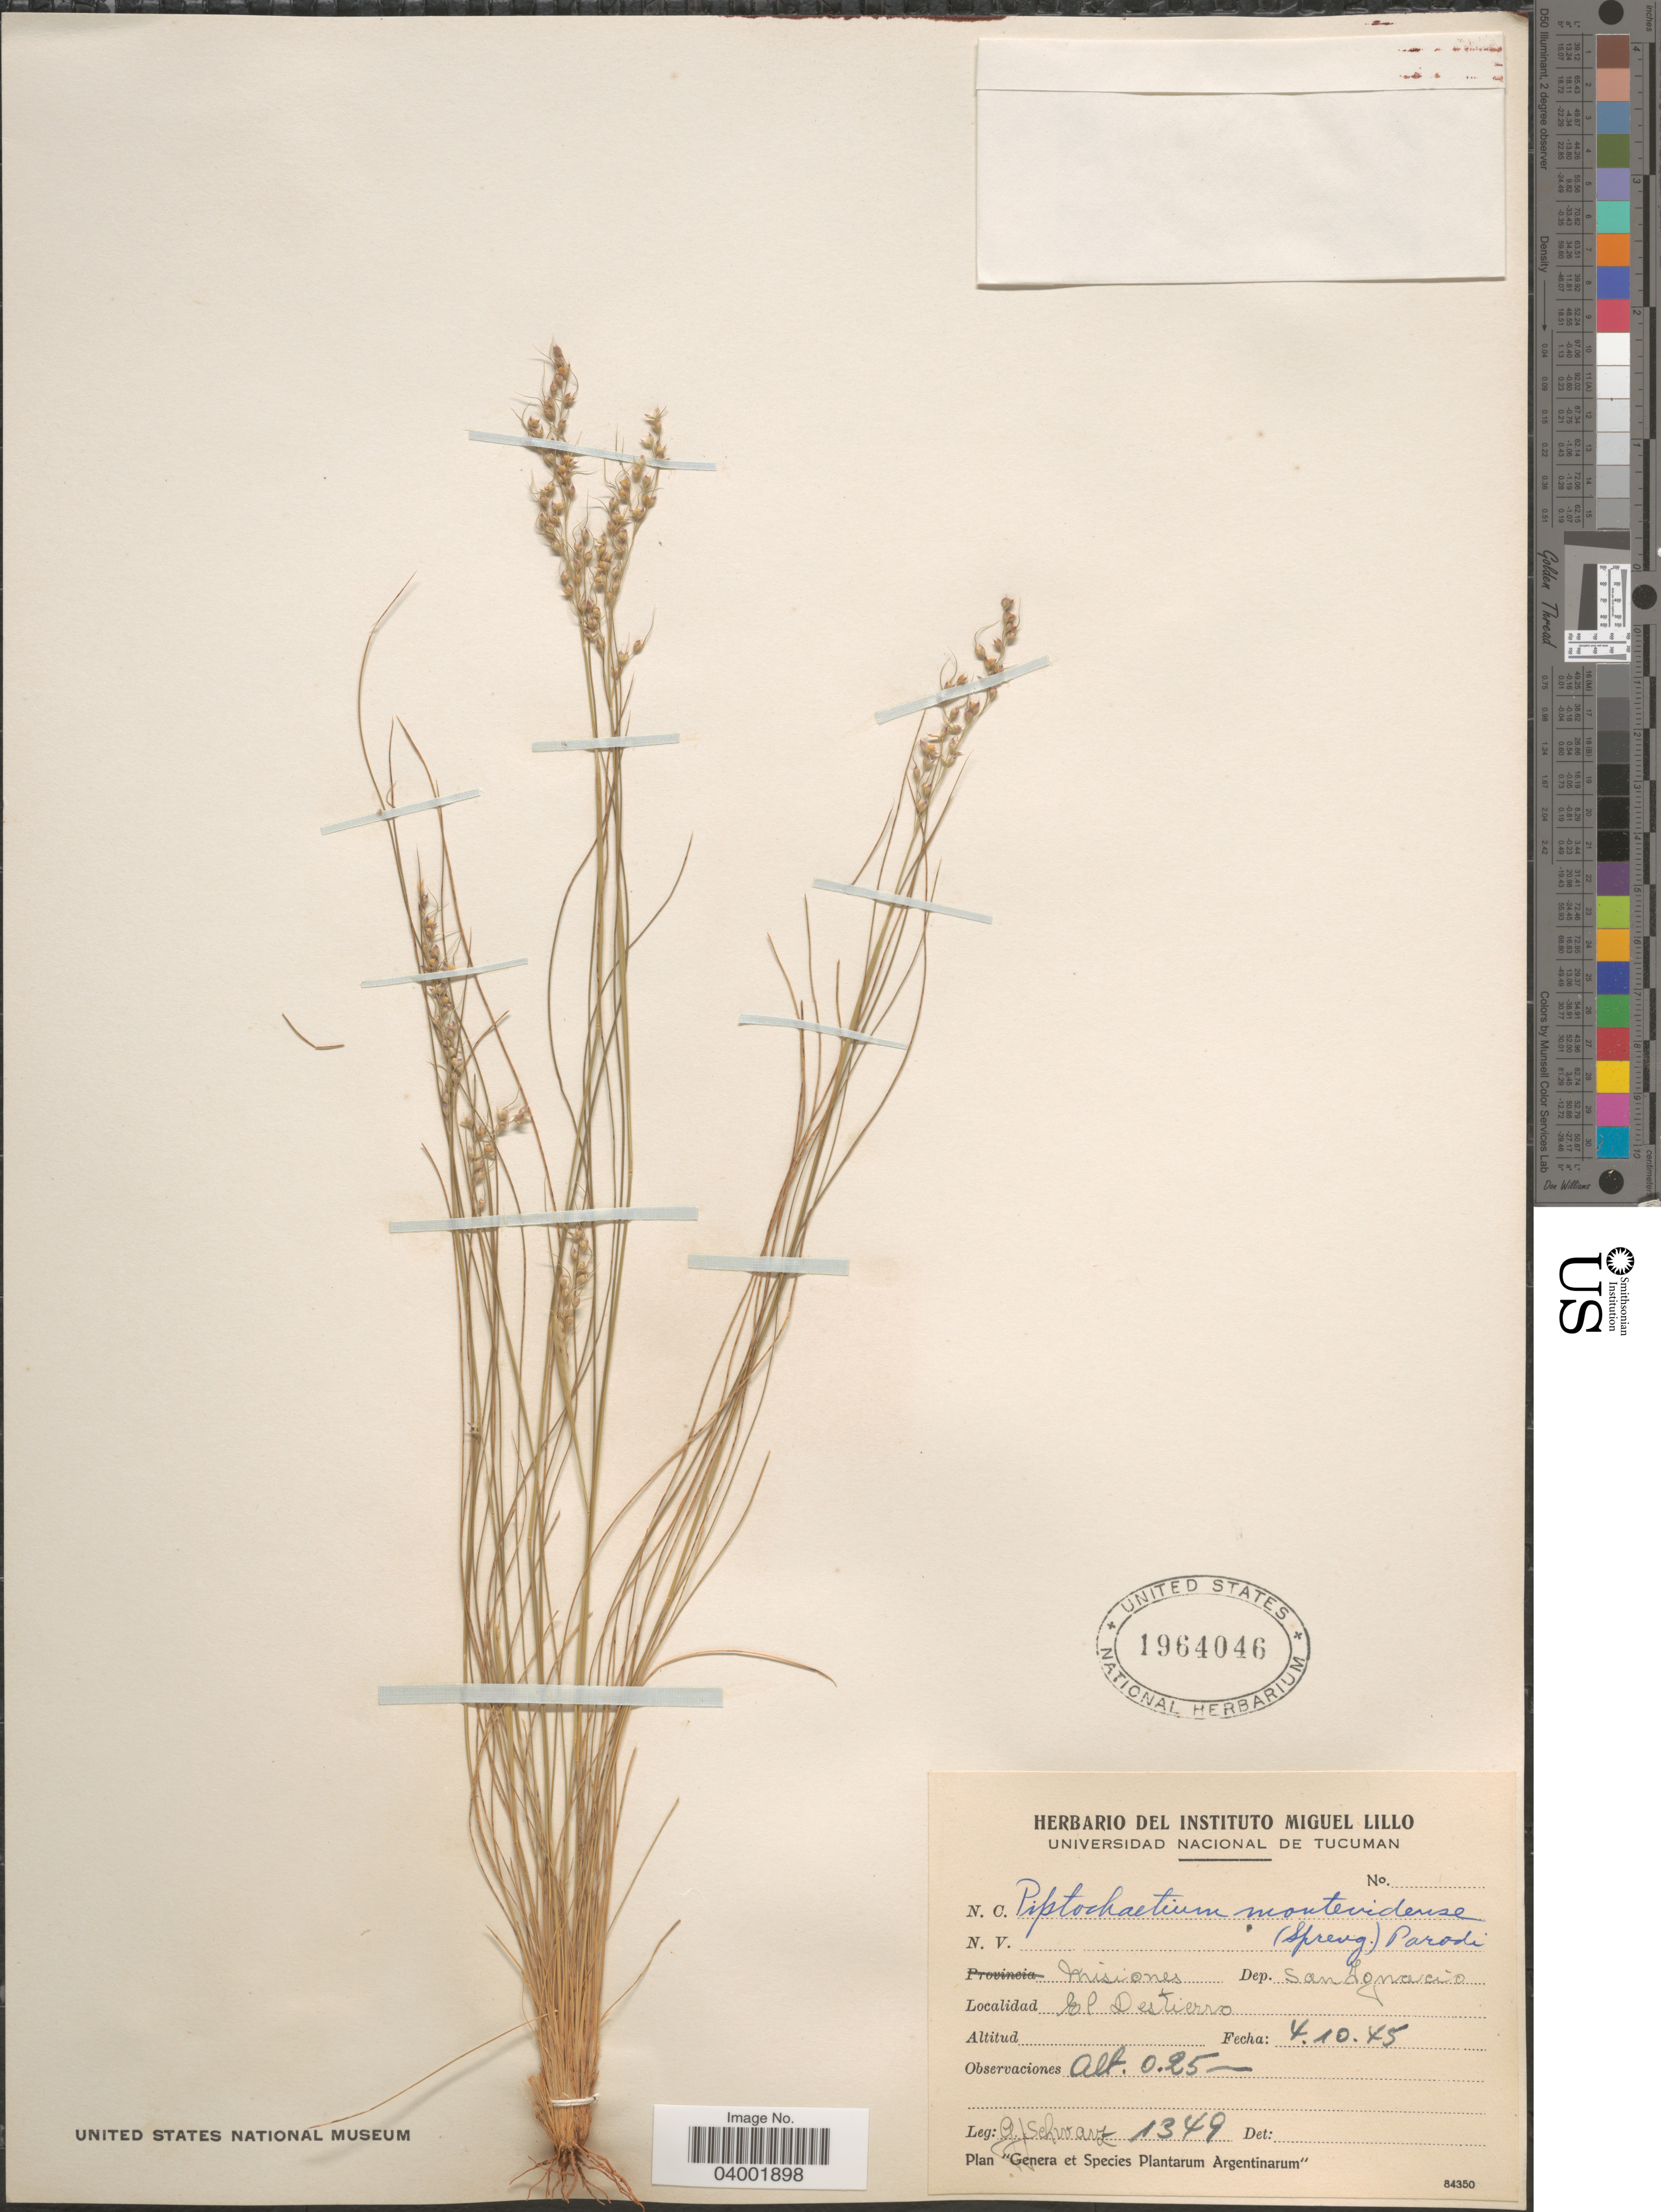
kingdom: Plantae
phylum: Tracheophyta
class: Liliopsida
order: Poales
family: Poaceae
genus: Piptochaetium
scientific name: Piptochaetium montevidense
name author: (Spreng.) Parodi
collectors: G. J. Schwarz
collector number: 1349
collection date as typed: Transcribed d/m/y: 4/10/45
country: Argentina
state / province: Misiones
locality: Dep. San Ignacio. El Destierro.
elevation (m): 0.25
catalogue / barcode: US 1964046